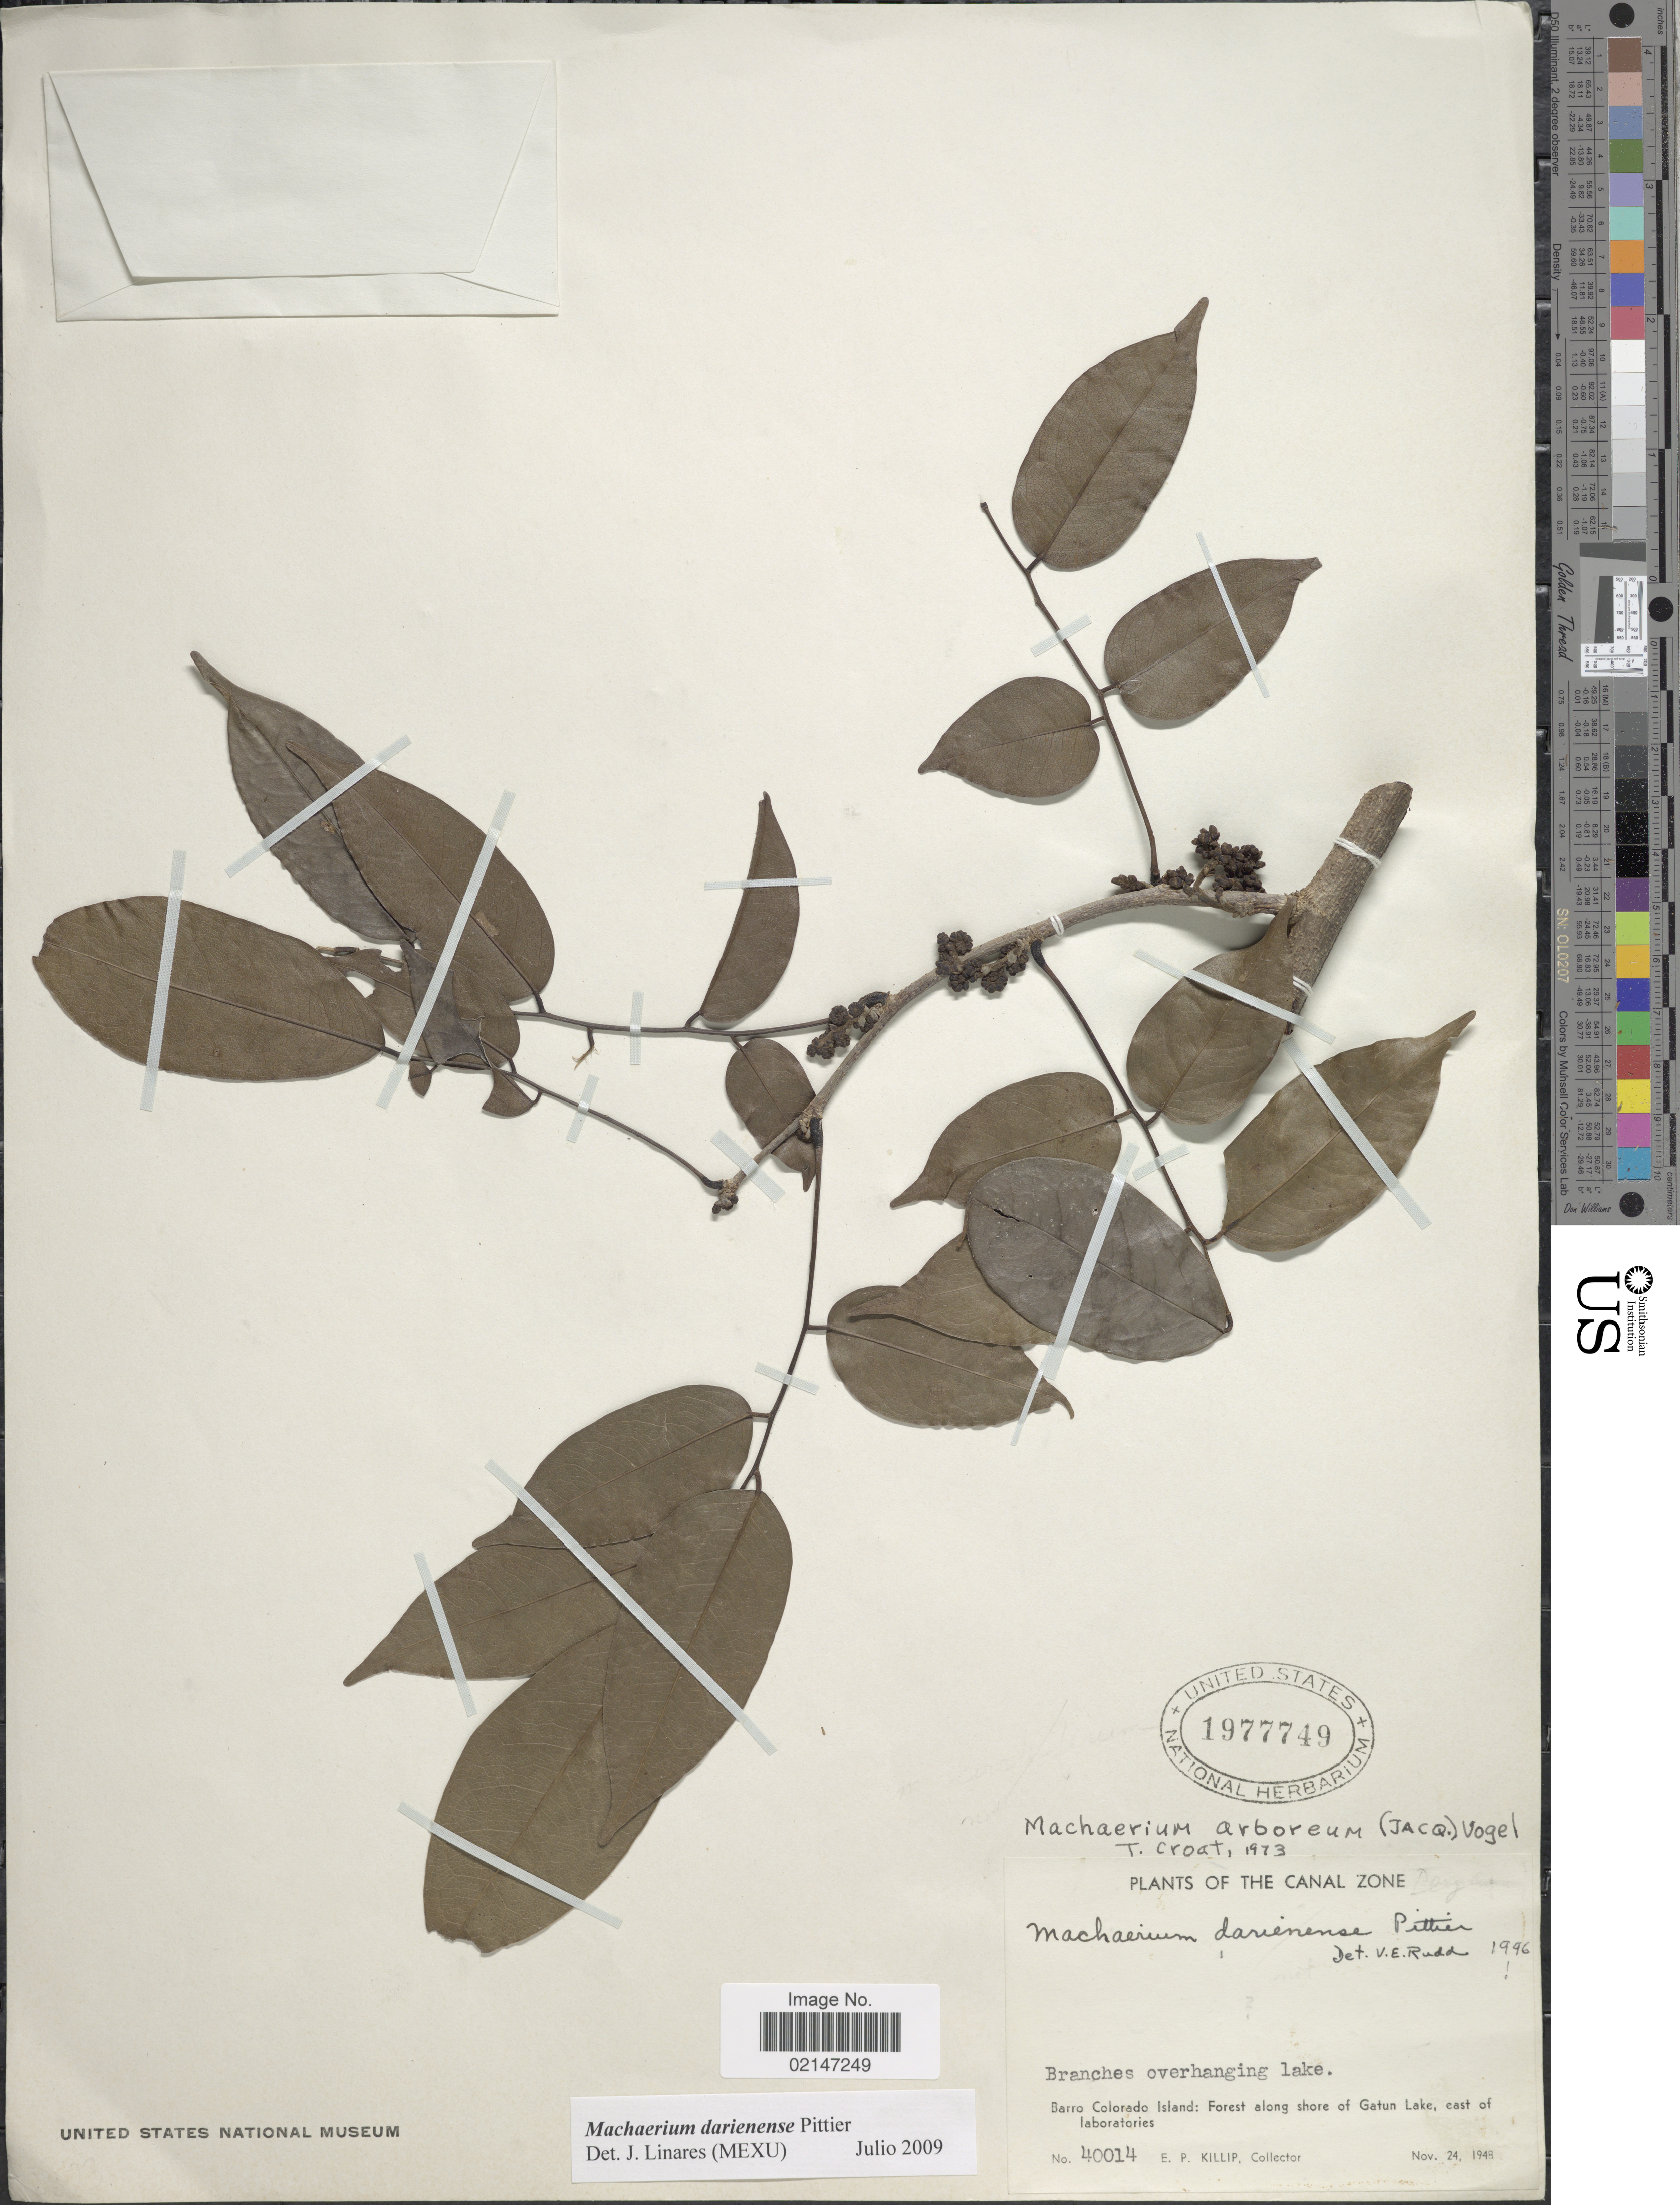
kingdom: Plantae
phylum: Tracheophyta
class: Magnoliopsida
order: Fabales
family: Fabaceae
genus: Machaerium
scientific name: Machaerium darienense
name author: Pittier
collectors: E. P. Killip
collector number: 40014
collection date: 1948-11-24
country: Panama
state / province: Panamá Oeste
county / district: Canal Zone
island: Barro Colorado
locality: The Canal Zone, Branches overhanging lake, Barro Colorado Island: Forest along shore of Gatun Lake, east of laboratories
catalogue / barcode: US 1977749